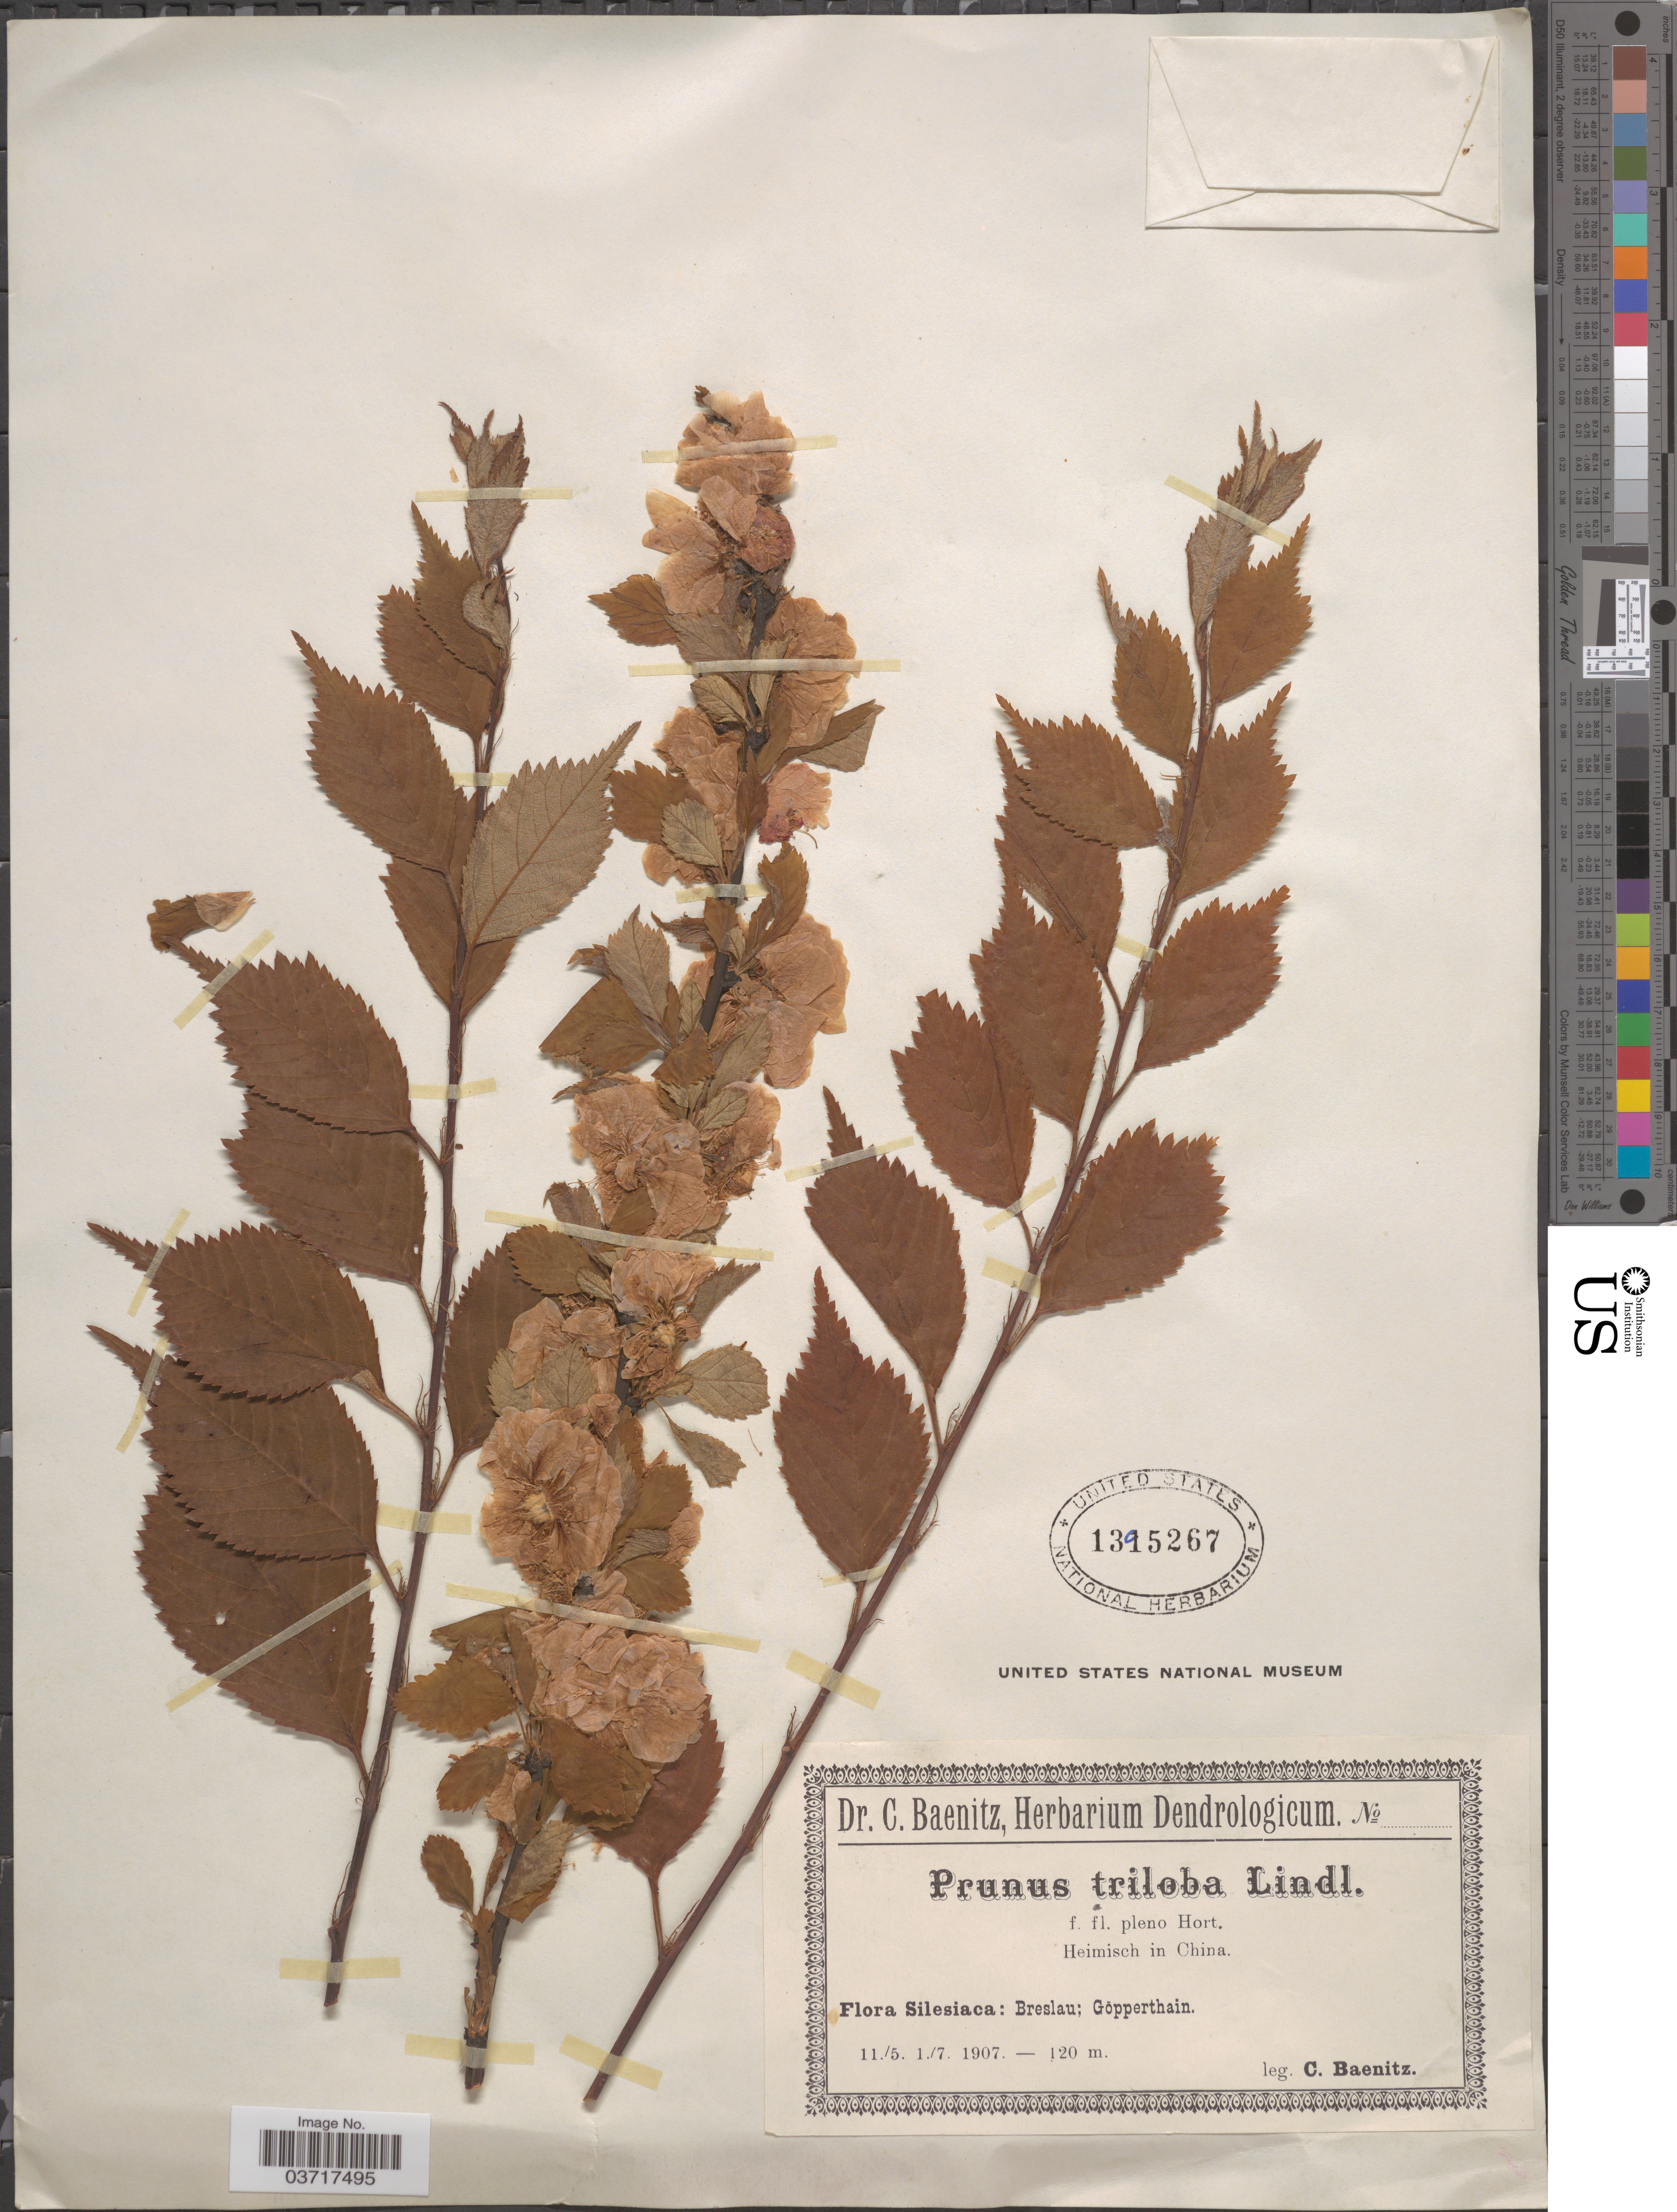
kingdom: Plantae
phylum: Tracheophyta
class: Magnoliopsida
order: Rosales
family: Rosaceae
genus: Prunus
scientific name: Prunus triloba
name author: Lindl.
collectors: C. G. Baenitz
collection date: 1907-05-11/1907-07-01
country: Poland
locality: Silesiaca: Breslau; Göpperthain.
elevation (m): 120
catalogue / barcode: US 1395267